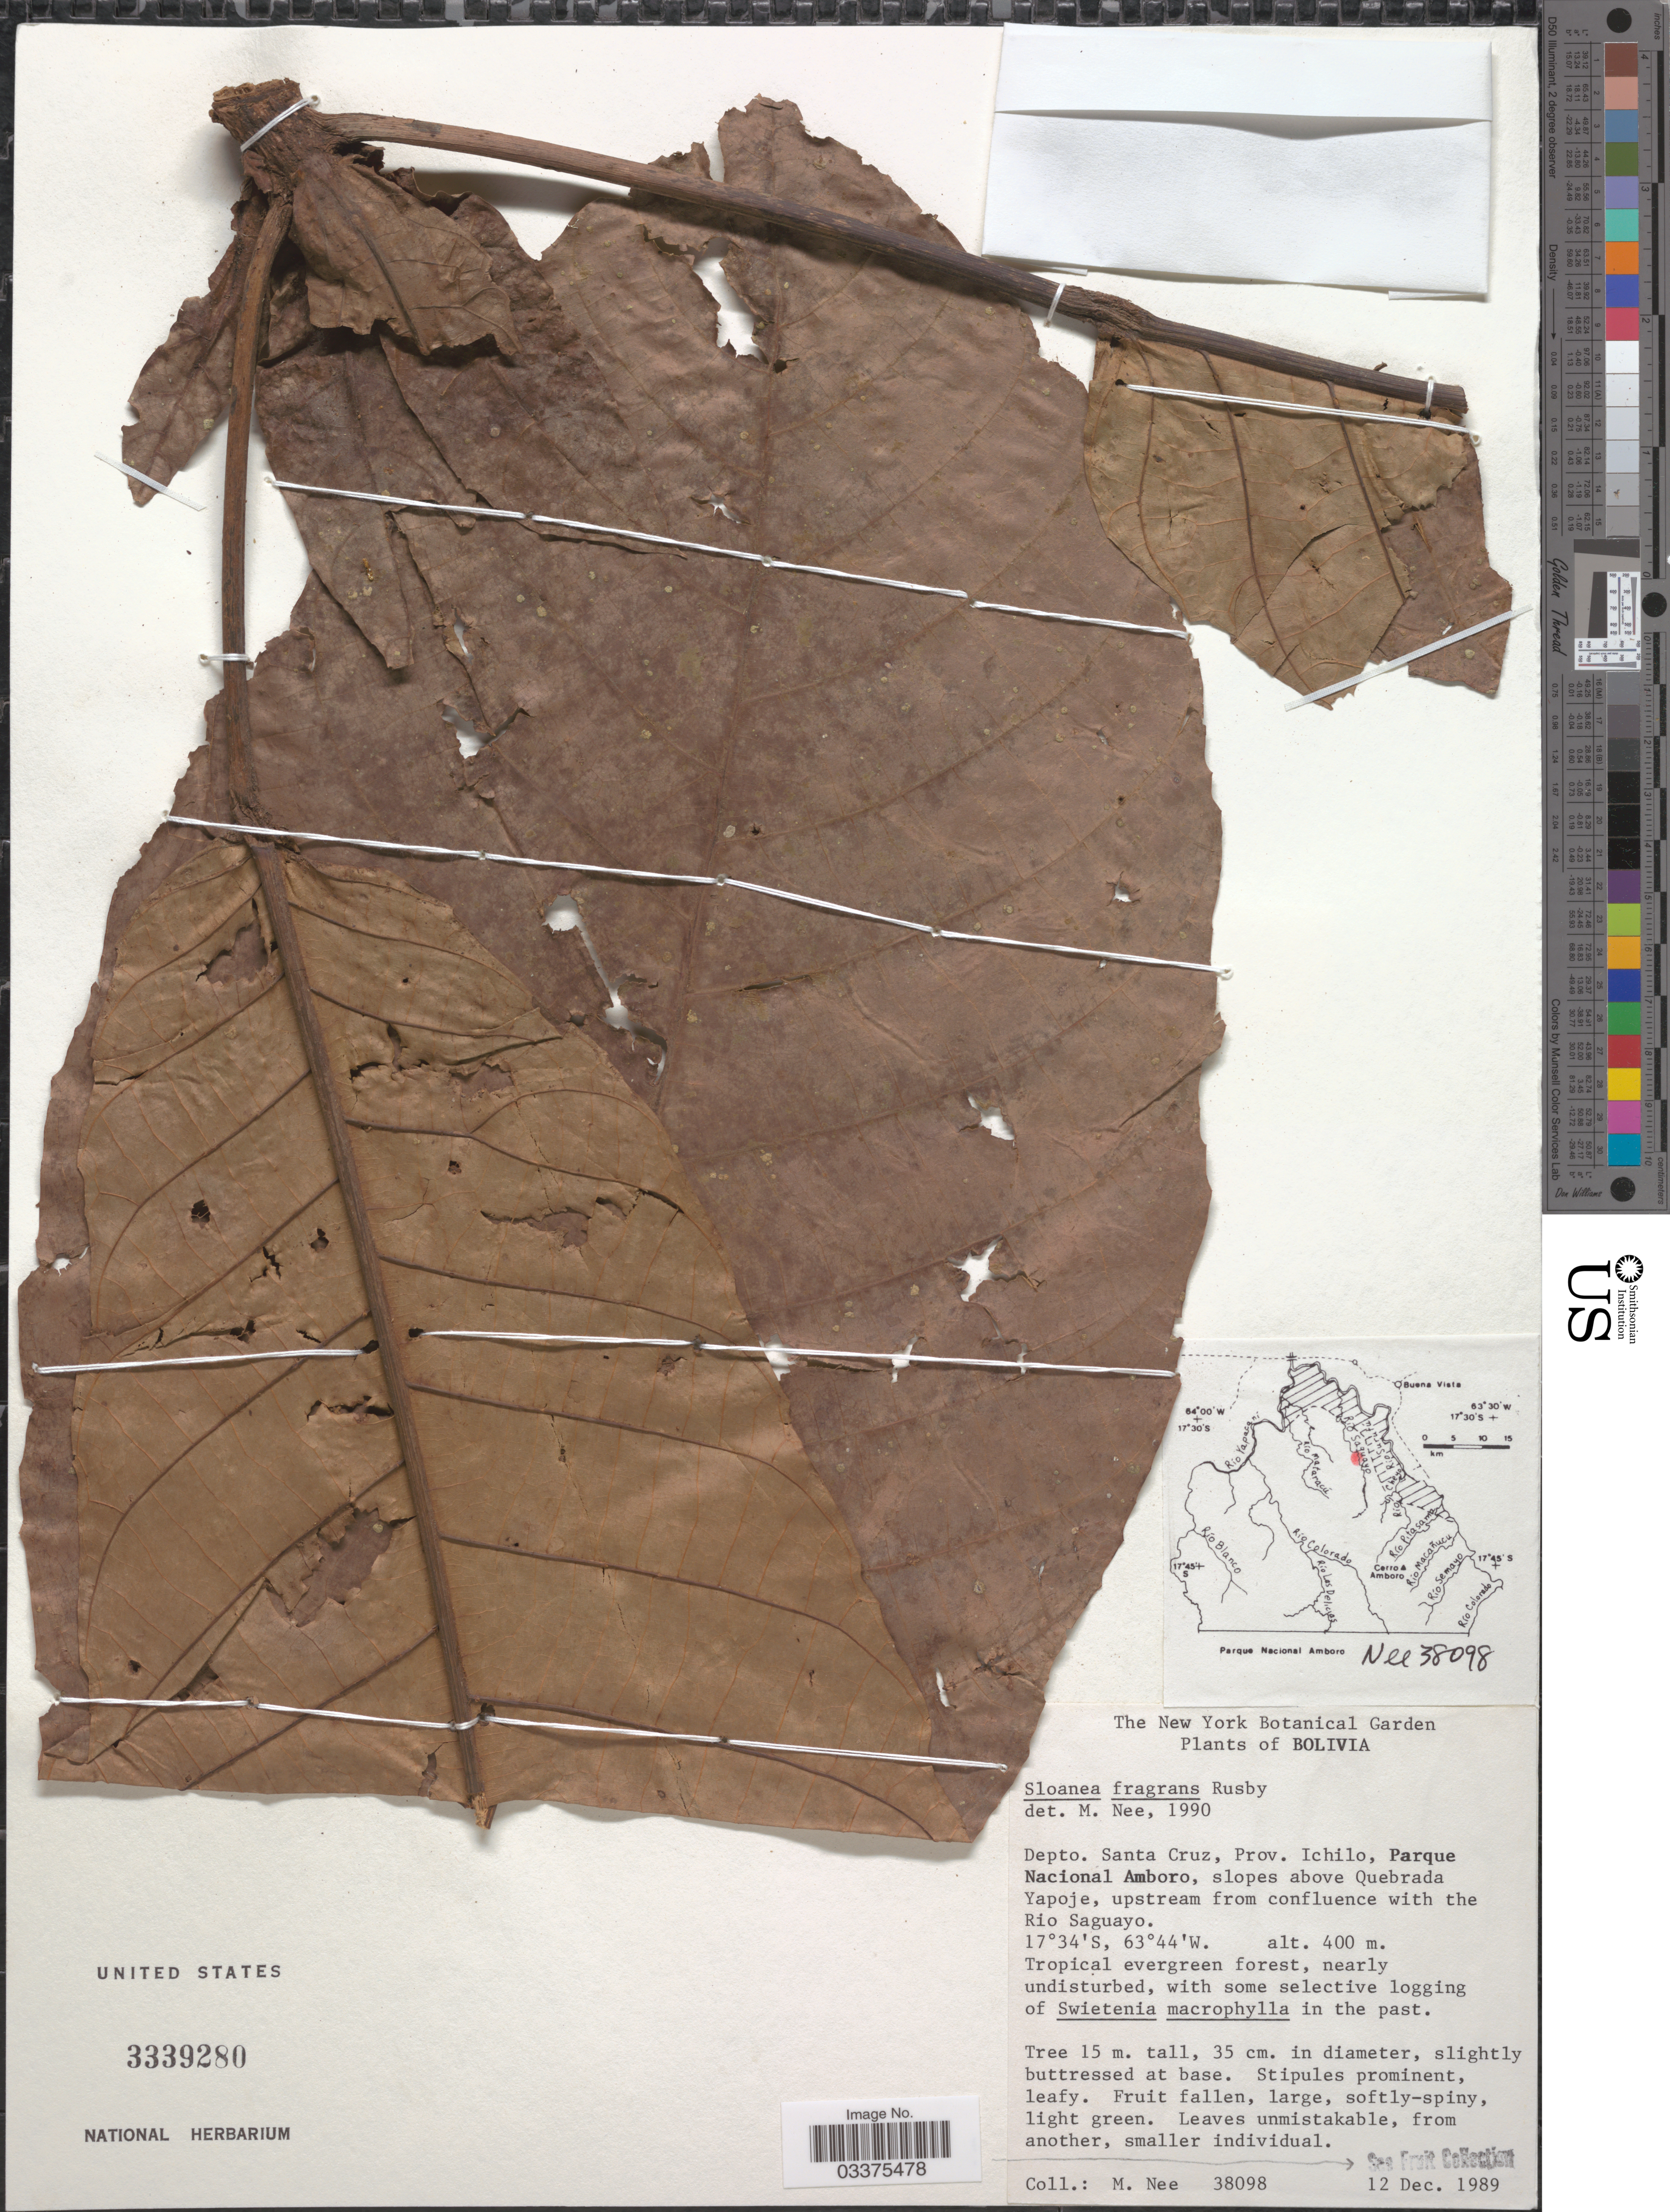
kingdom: Plantae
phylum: Tracheophyta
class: Magnoliopsida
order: Oxalidales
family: Elaeocarpaceae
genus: Sloanea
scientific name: Sloanea fragrans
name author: Rusby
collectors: M. Nee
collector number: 38098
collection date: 1989-12-12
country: Bolivia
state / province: Santa Cruz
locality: Depto. Santa Cruz, Prov. Ichilo, Parque Nacional Amboro, slopes above Quebrada Yapoje, upstream from confluence with the Rio Saguayo.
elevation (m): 400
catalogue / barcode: US 3339280